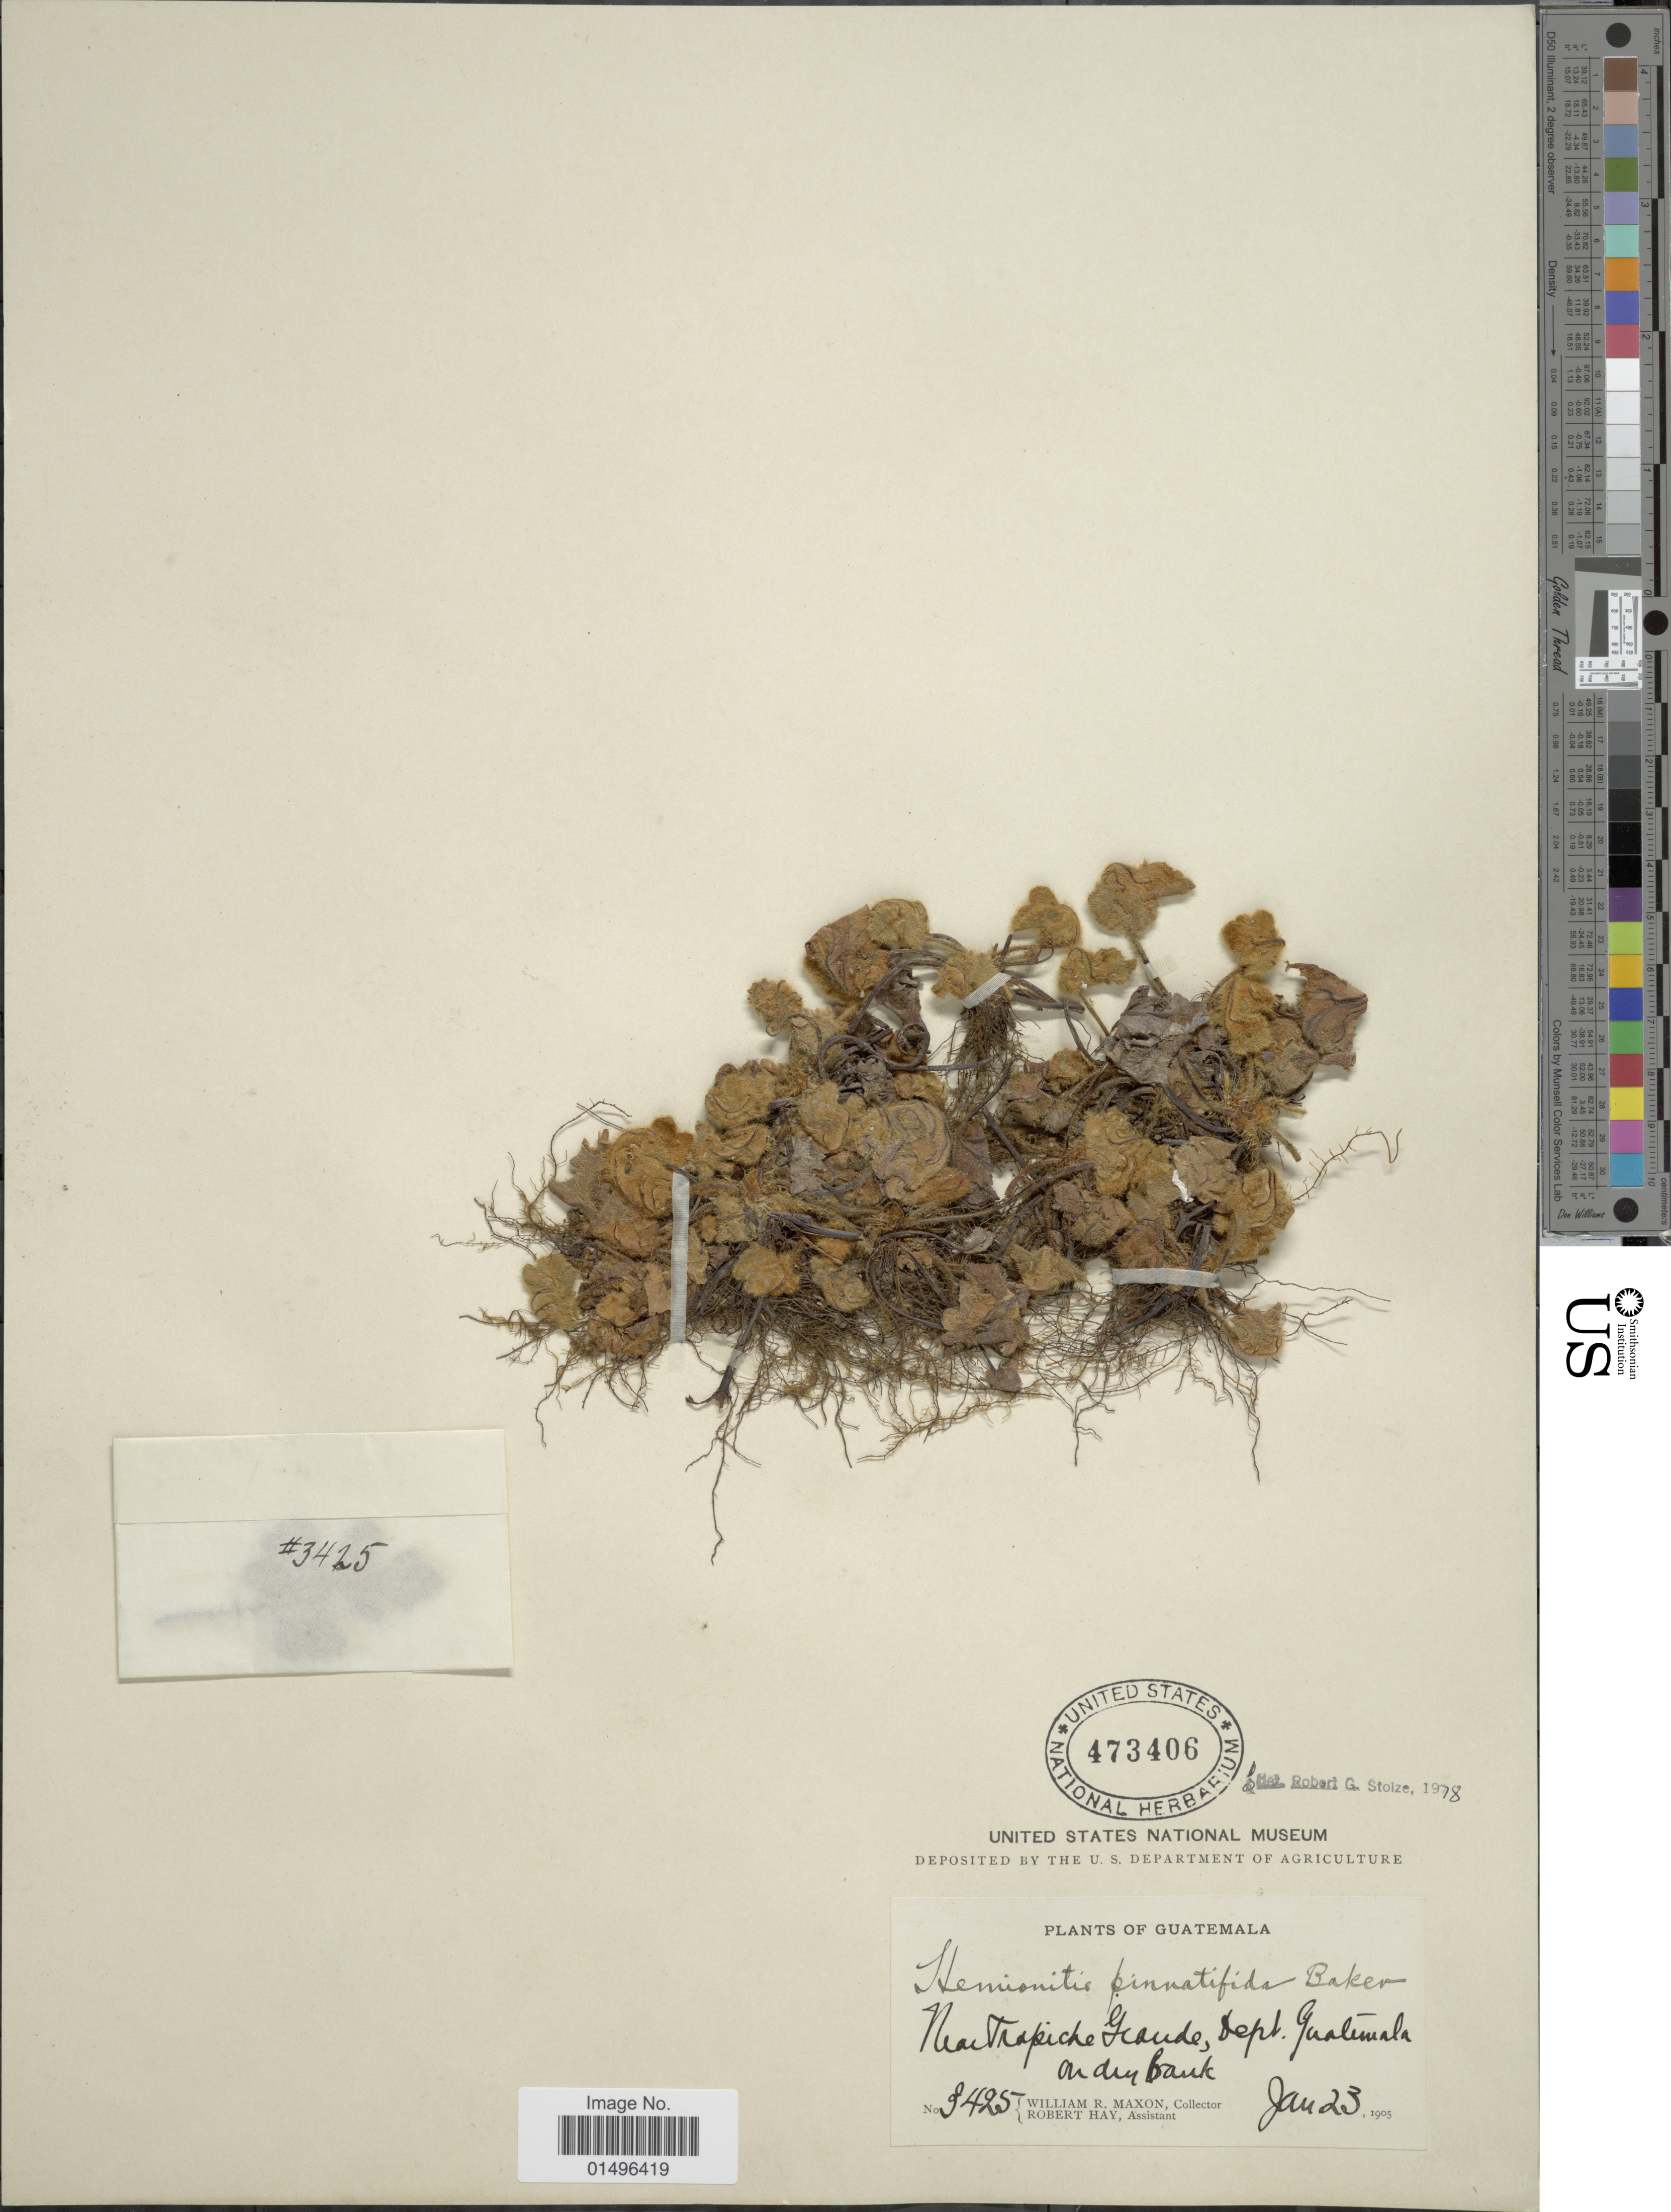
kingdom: Plantae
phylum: Tracheophyta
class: Polypodiopsida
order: Polypodiales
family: Pteridaceae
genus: Hemionitis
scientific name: Hemionitis pinnatifida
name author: Baker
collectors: W. R. Maxon & R. H. Hay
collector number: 3425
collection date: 1905-01-23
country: Guatemala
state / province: Guatemala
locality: Near Trapiche Grande, Dept. Guatemala. On dry bank.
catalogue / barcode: US 473406